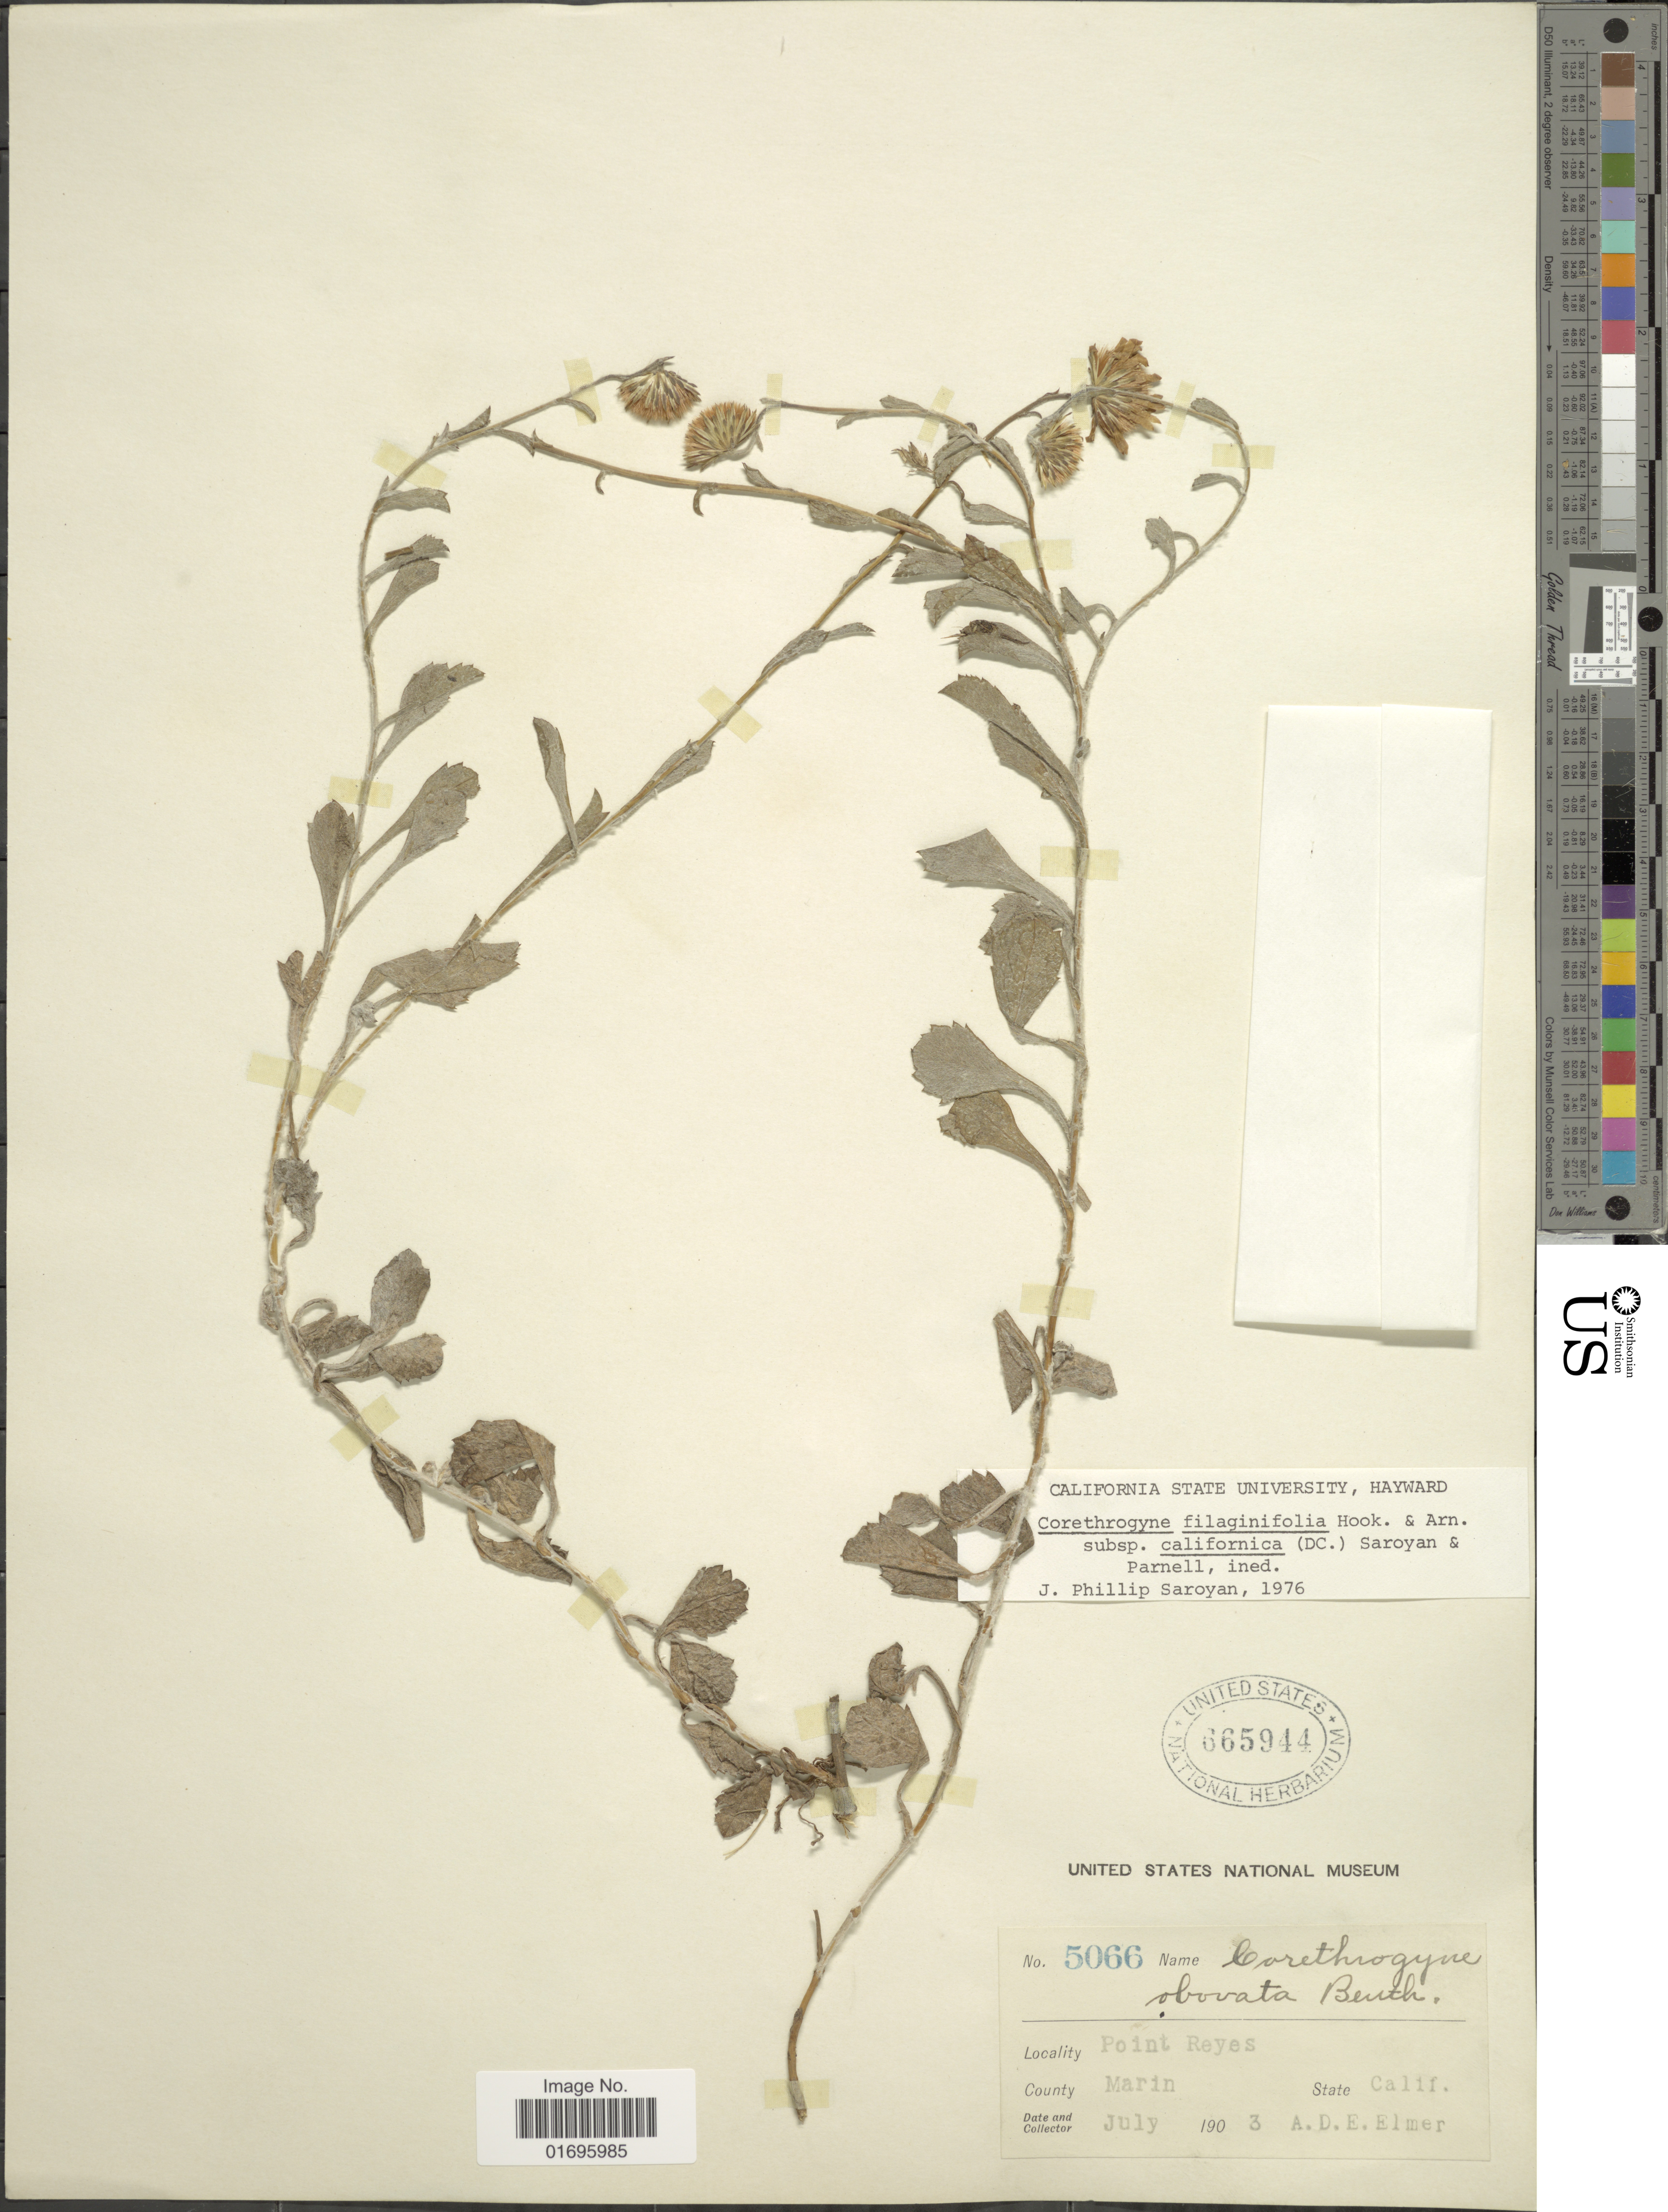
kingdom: Plantae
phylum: Tracheophyta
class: Magnoliopsida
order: Asterales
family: Asteraceae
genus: Corethrogyne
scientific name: Corethrogyne filaginifolia var. californica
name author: (DC.) Saroyan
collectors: A. D. E. Elmer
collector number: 5066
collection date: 1903-07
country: United States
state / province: California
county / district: Marin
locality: Point Reyes. County Marin. State Calif.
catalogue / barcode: US 665944